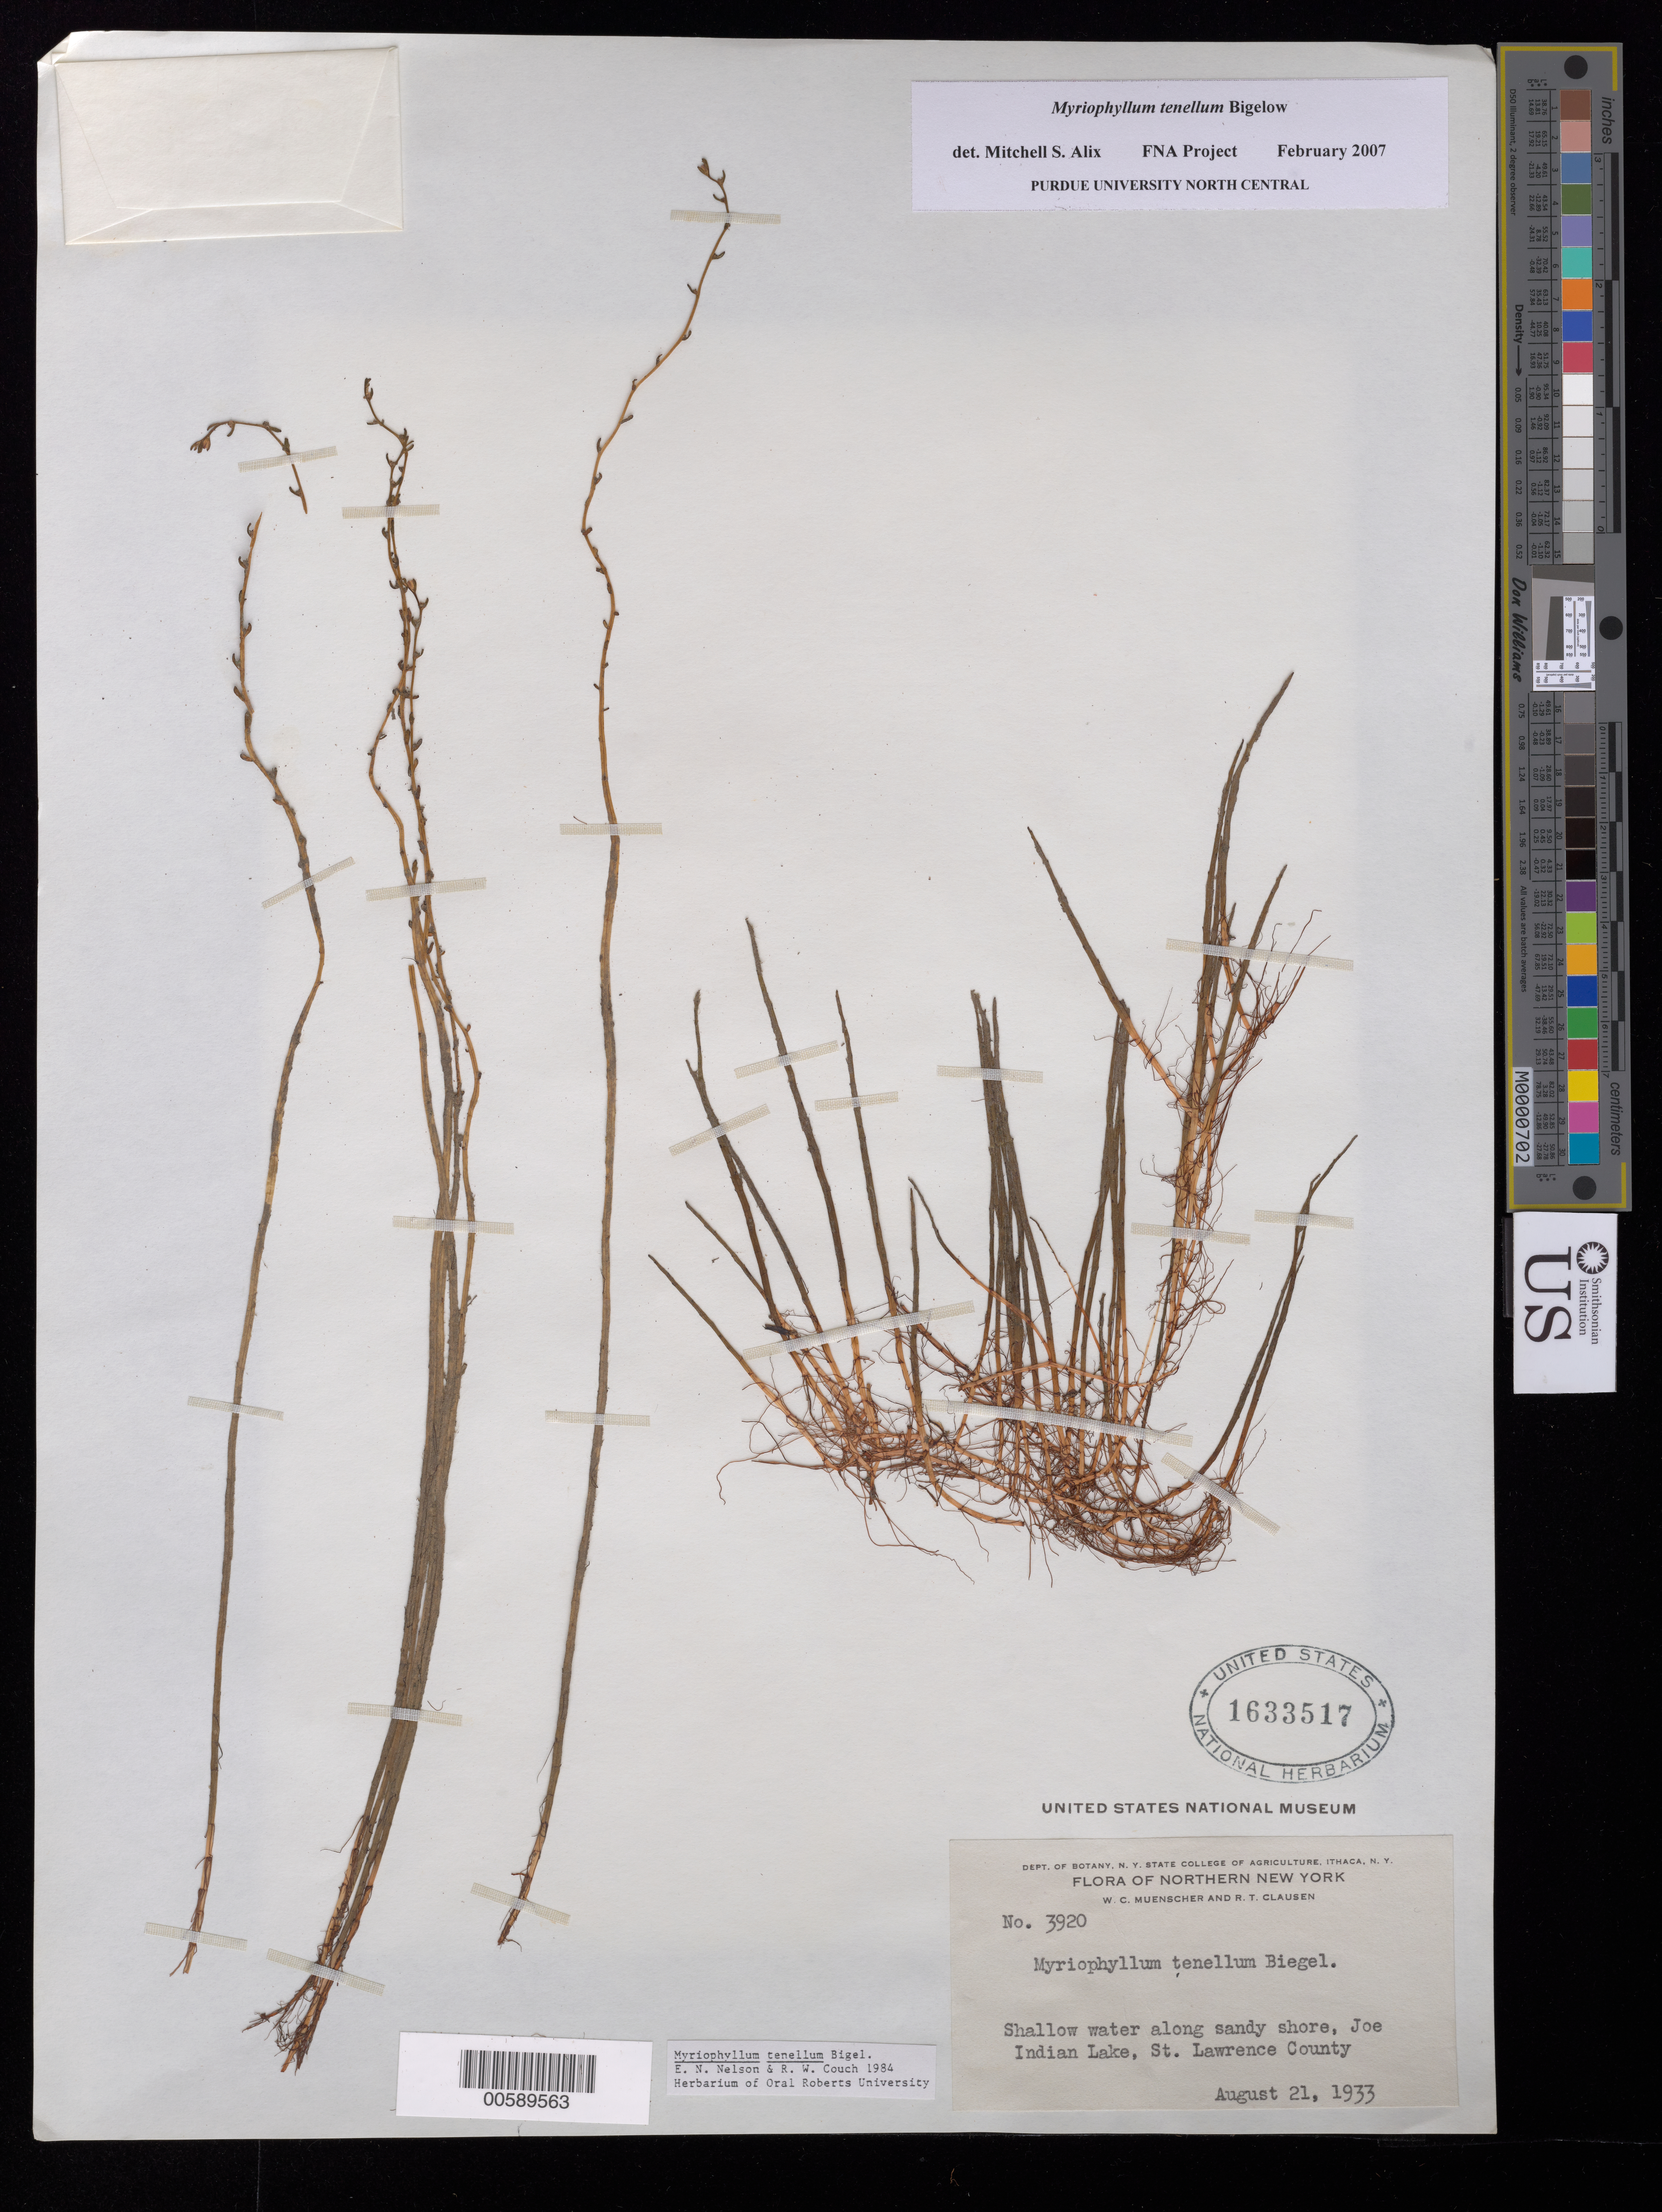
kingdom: Plantae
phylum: Tracheophyta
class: Magnoliopsida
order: Saxifragales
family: Haloragaceae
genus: Myriophyllum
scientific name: Myriophyllum tenellum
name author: Bigelow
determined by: Alix, M. S.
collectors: W. Muenscher & R. T. Clausen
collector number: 3920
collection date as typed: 21 Aug 1933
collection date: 1933-08-21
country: United States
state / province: New York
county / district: St. Lawrence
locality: Joe Indian Lake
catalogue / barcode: US 1633517